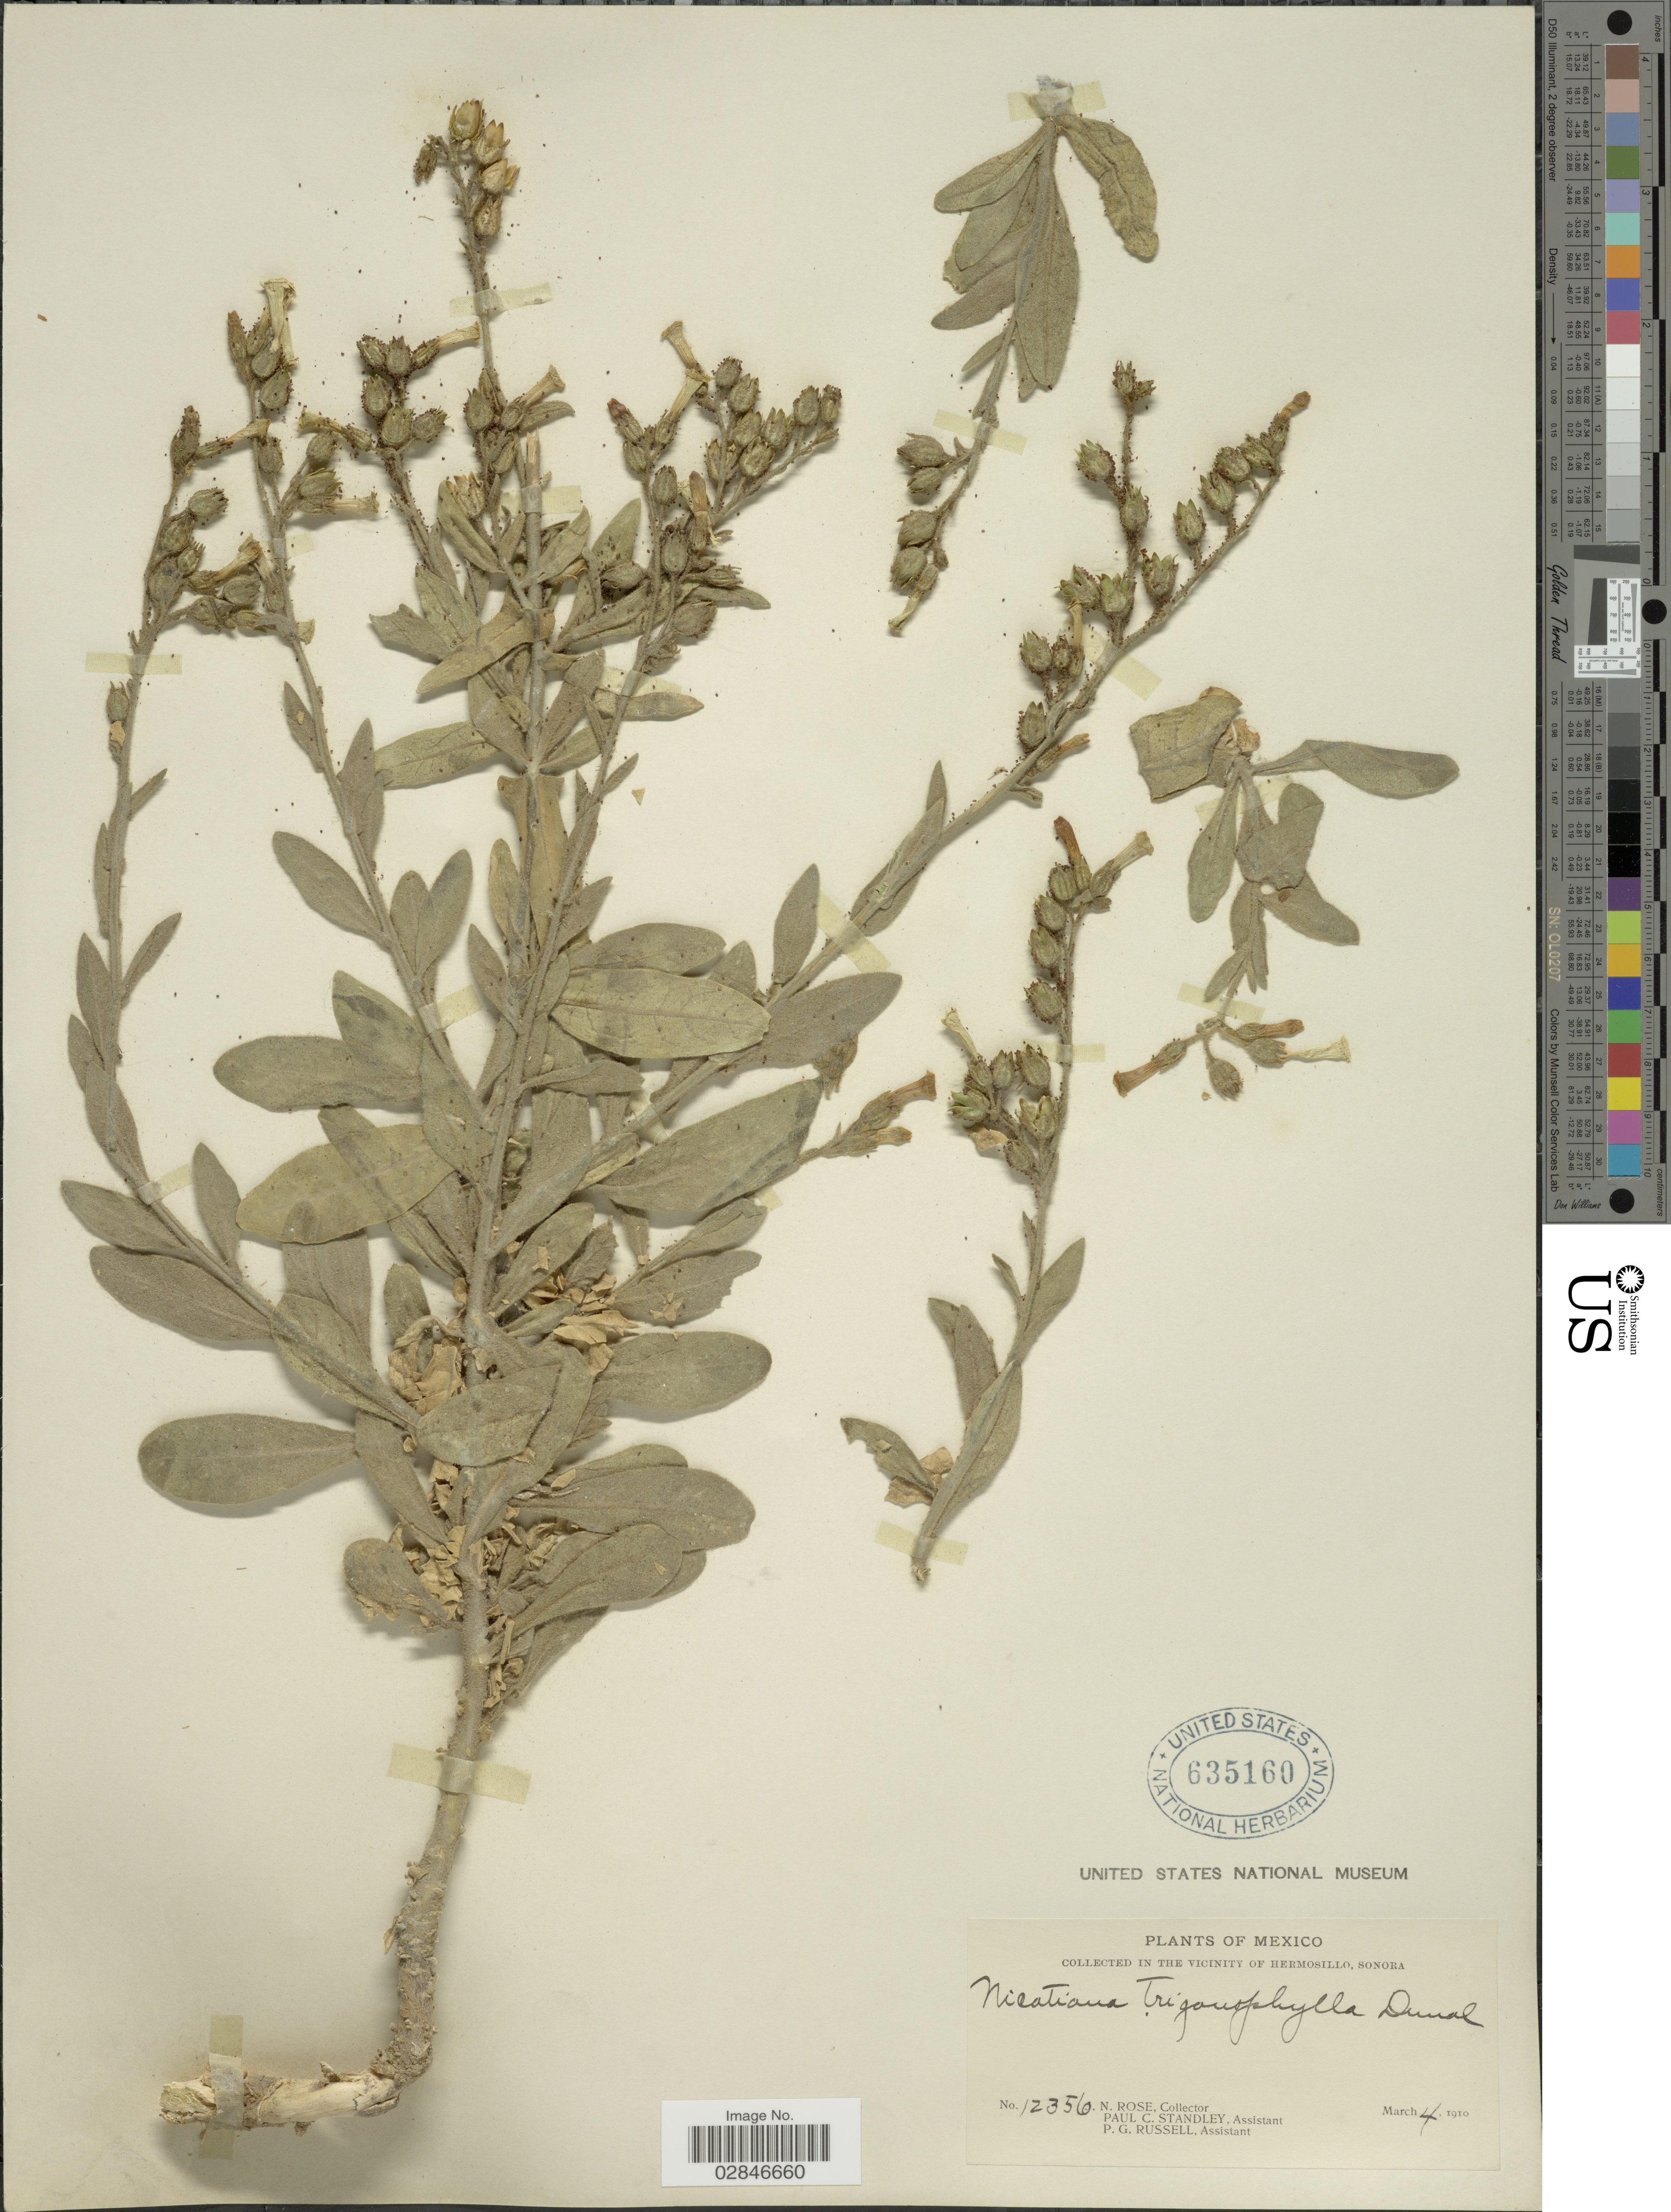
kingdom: Plantae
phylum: Tracheophyta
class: Magnoliopsida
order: Solanales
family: Solanaceae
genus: Nicotiana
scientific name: Nicotiana trigonophylla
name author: Dunal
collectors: J. N. Rose, P. C. Standley & P. G. Russell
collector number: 12356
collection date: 1910-03-04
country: Mexico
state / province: Sonora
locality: In the vicinity of Hermosillo.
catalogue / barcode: US 635160